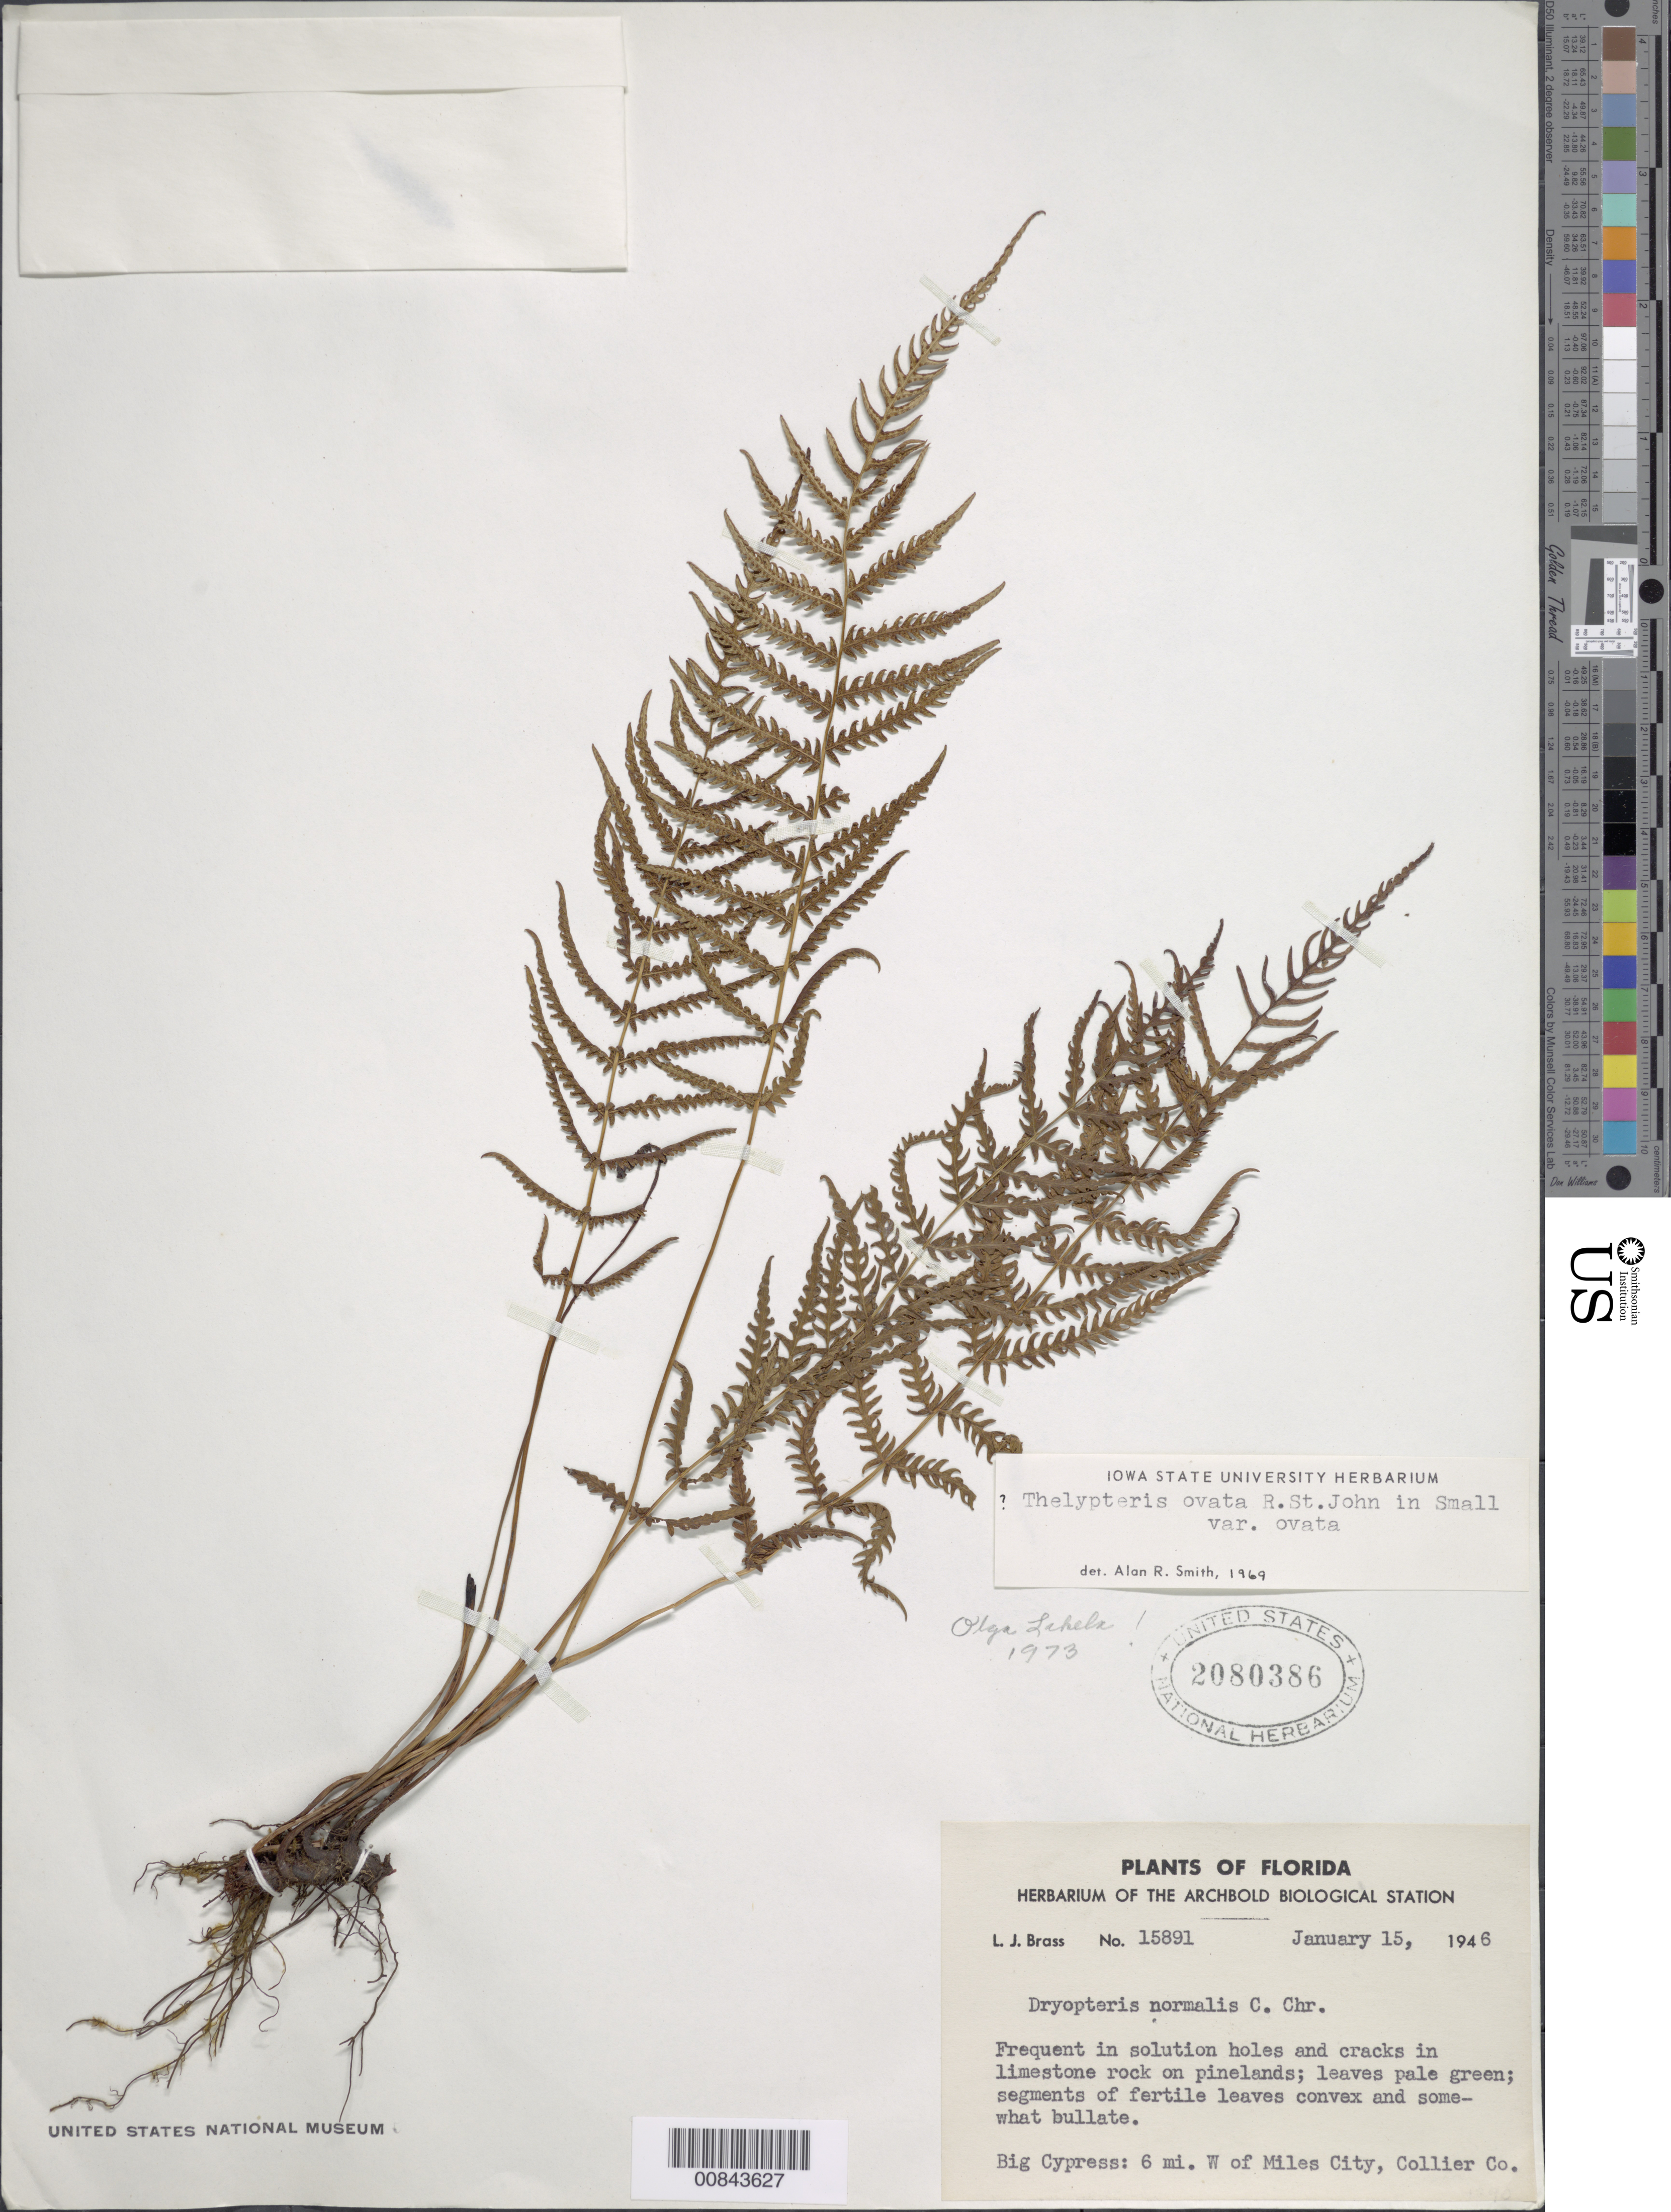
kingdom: Plantae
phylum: Tracheophyta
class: Polypodiopsida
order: Polypodiales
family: Thelypteridaceae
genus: Christella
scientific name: Christella ovata var. ovata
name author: (R.P. St. John) Á. Löve & D. Löve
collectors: L. J. Brass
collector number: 15891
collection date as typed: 15 Jan 1946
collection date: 1946-01-15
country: United States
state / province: Florida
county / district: Collier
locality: Big Cypress: about 6 miles W of Miles City.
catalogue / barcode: US 2080386